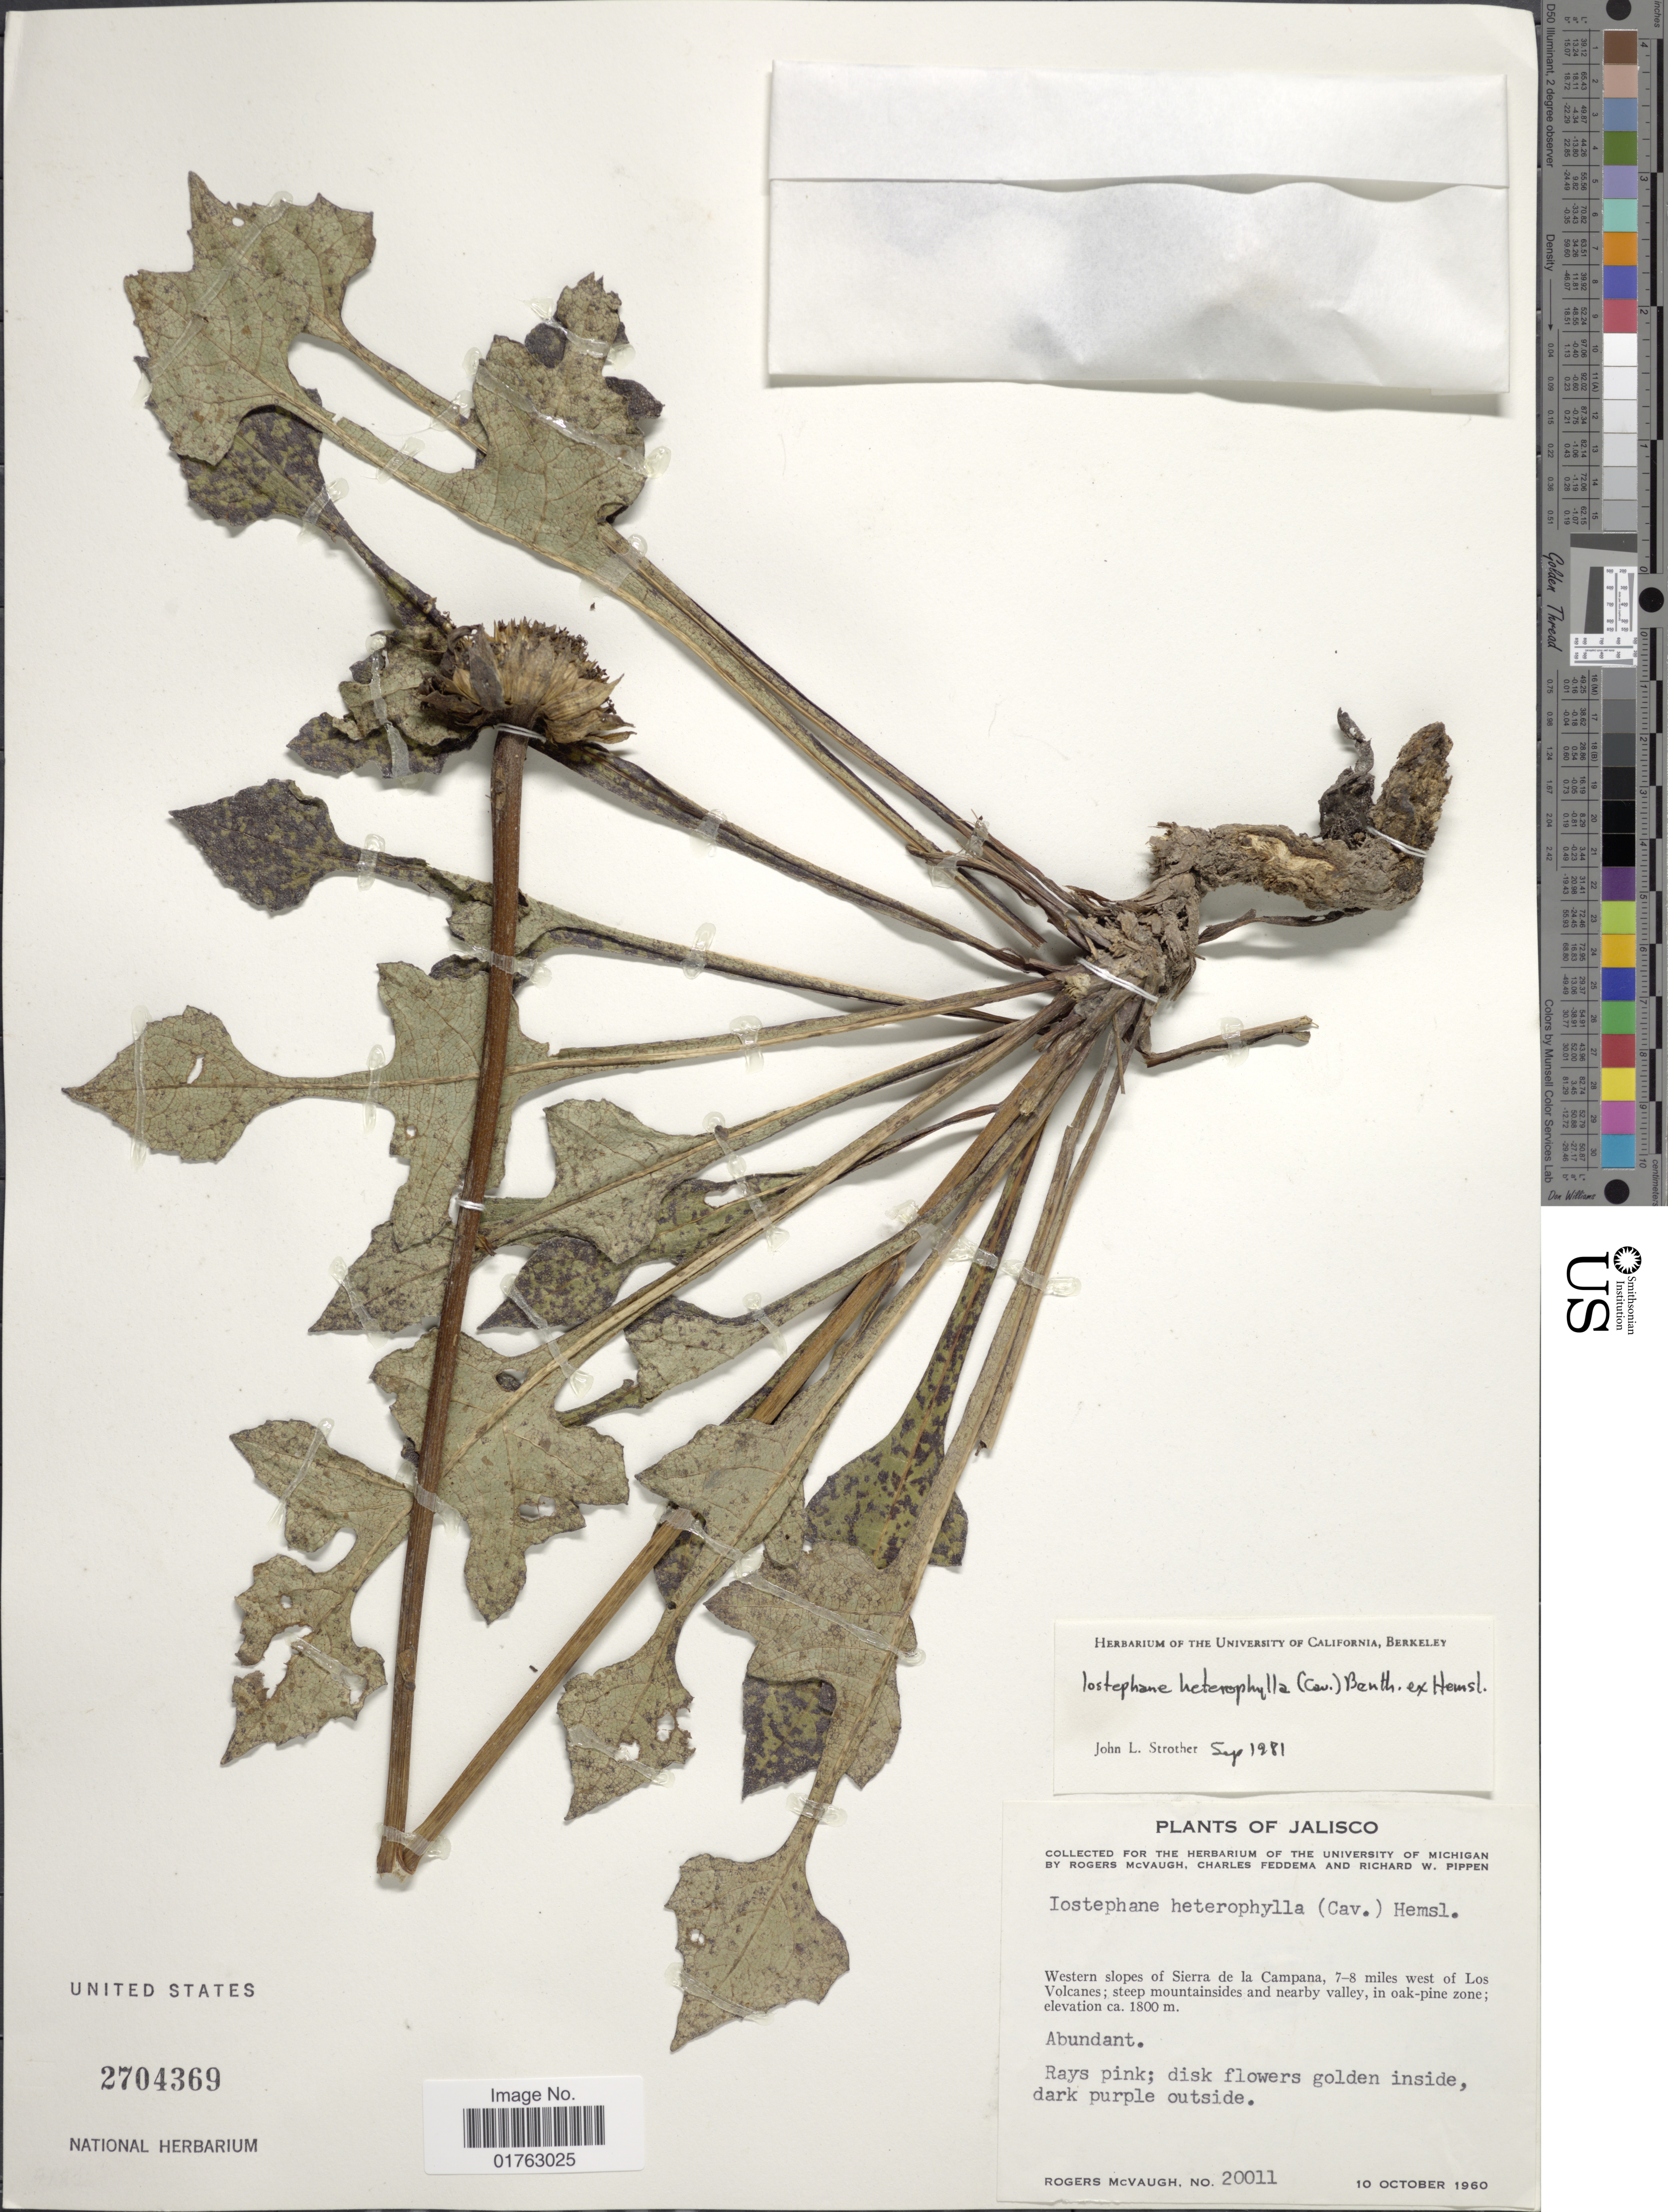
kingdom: Plantae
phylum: Tracheophyta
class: Magnoliopsida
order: Asterales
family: Asteraceae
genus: Iostephane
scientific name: Iostephane heterophylla var. dickonsii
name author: W.M. Sharp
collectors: R. McVaugh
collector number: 20011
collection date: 1960-10-10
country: Mexico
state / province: Jalisco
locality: Western slopes of Sierra de la Campana, 7-8 miles west of Los Volcanes: steep mountainsides and nearby valley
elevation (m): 1800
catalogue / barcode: US 2704369